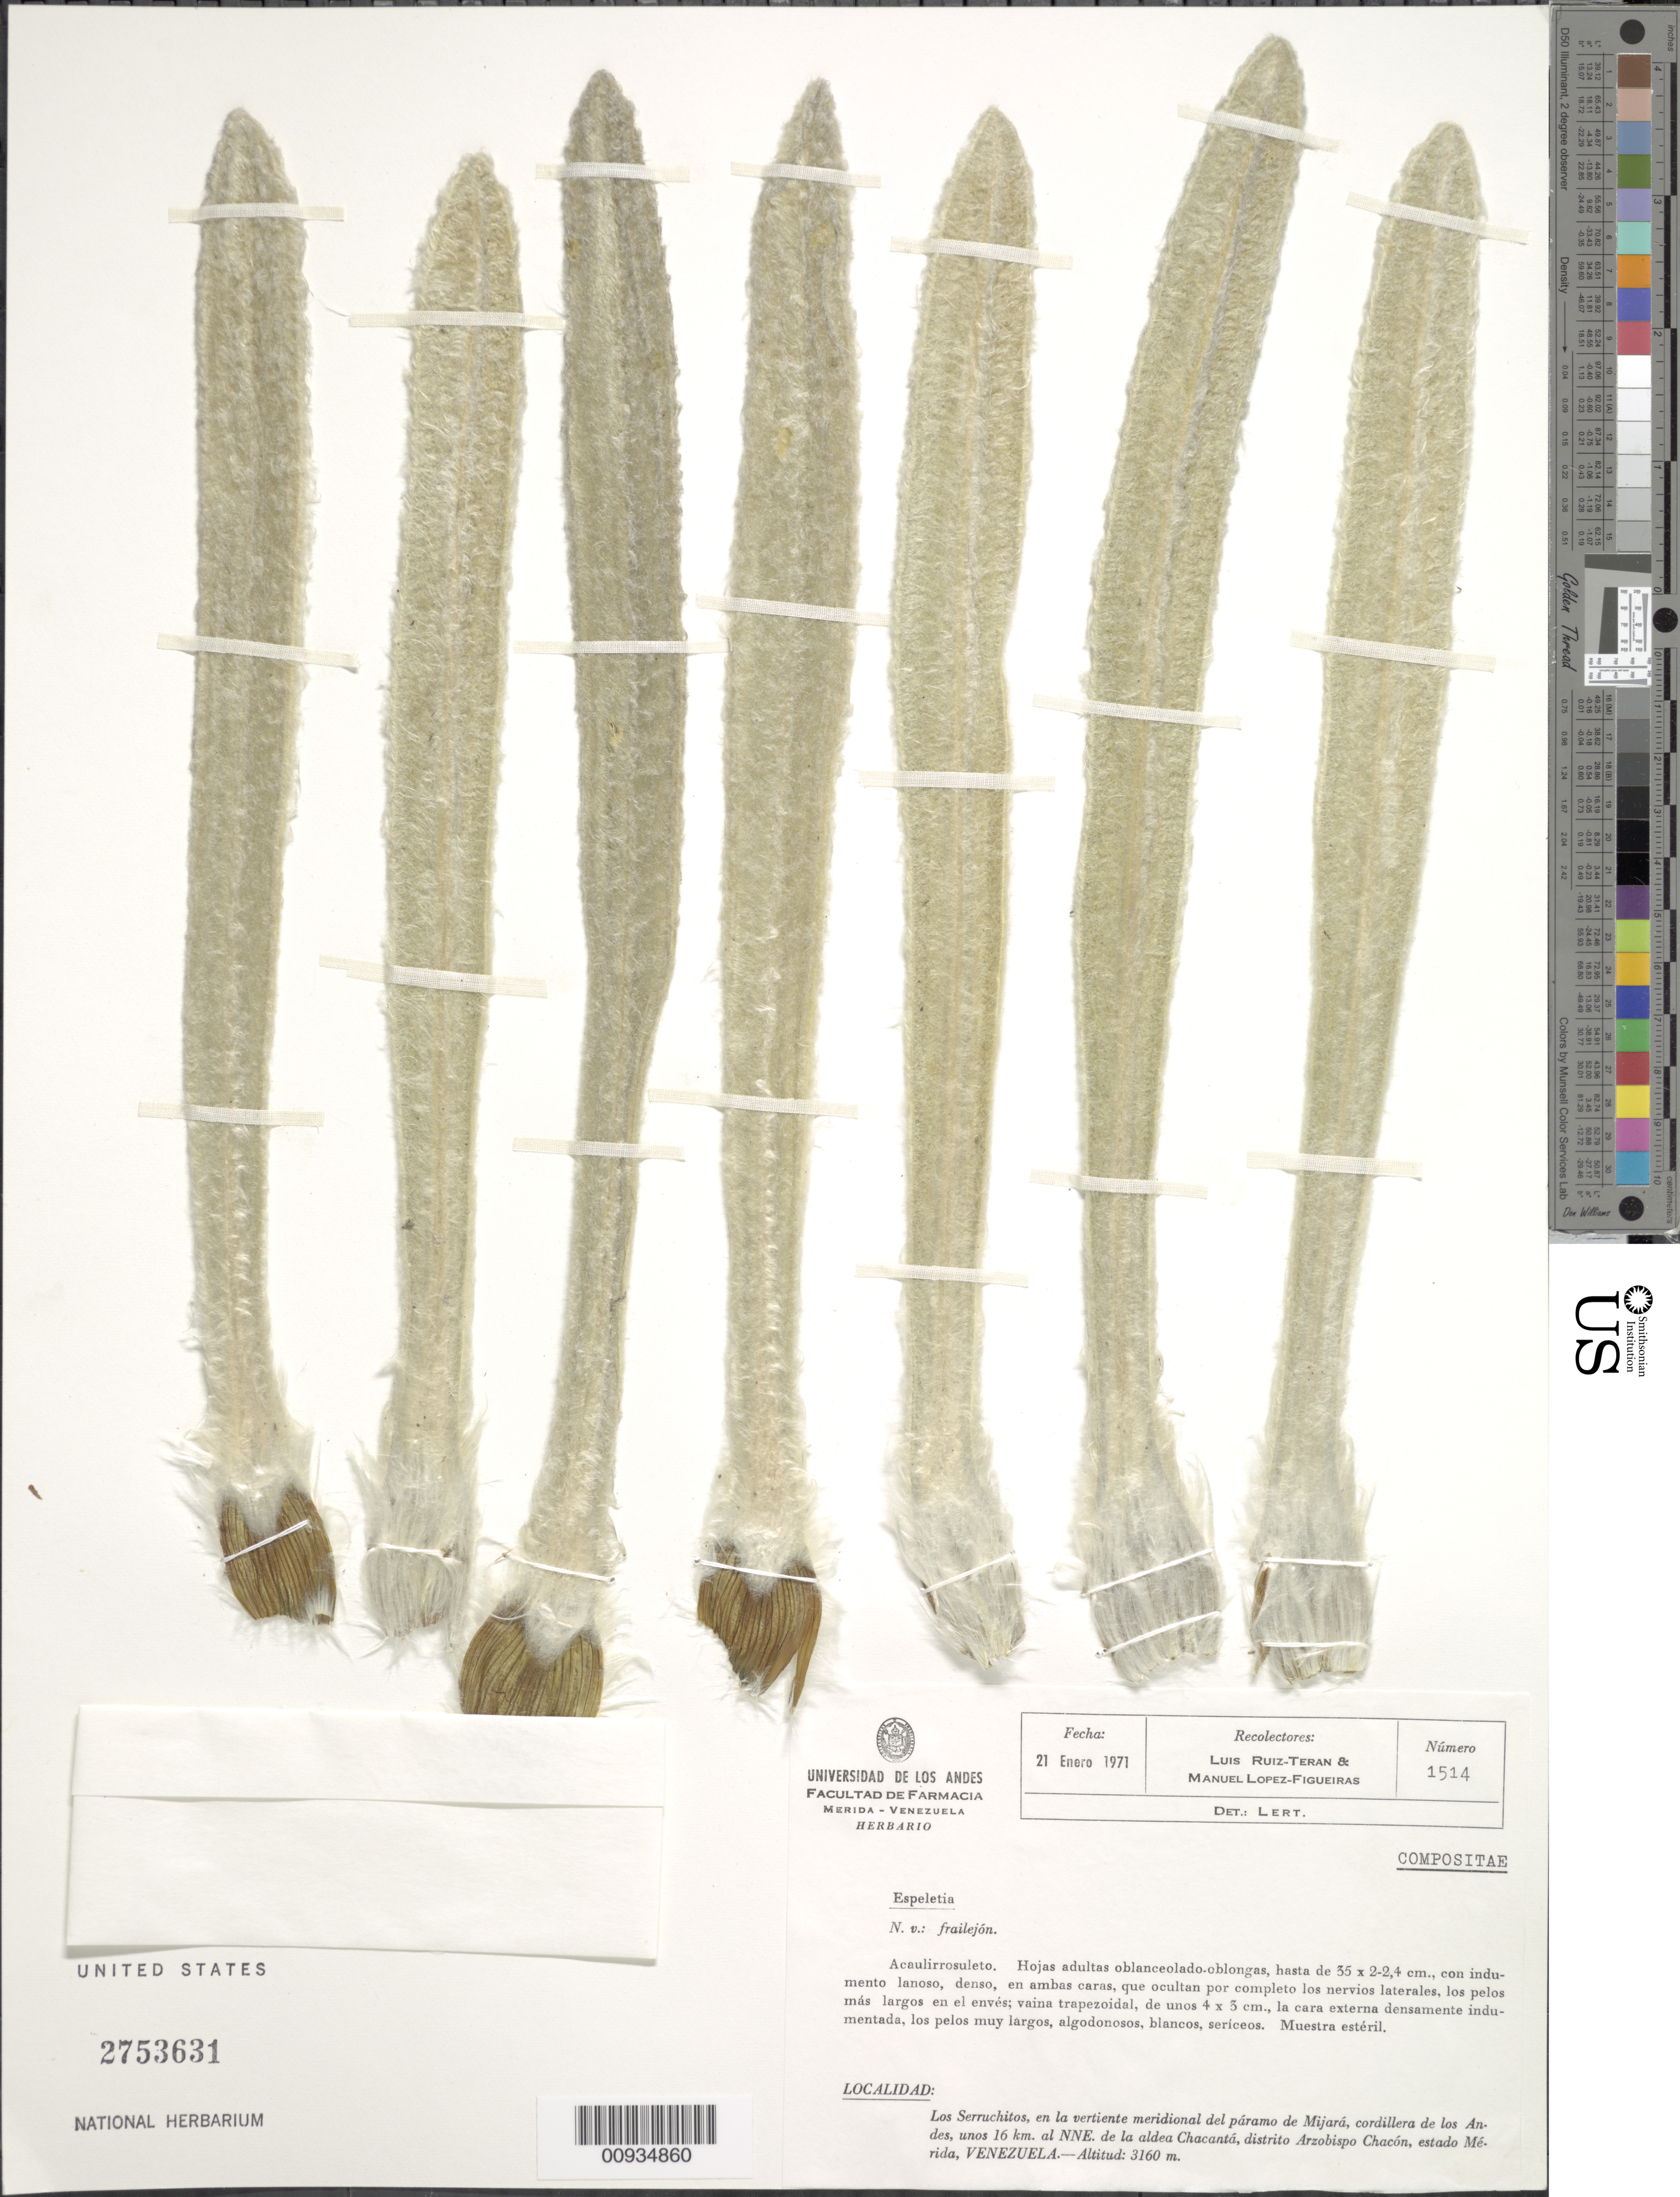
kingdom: Plantae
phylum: Tracheophyta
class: Magnoliopsida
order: Asterales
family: Asteraceae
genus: Espeletiopsis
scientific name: Espeletiopsis pozoensis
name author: (Cuatrec.) Cuatrec.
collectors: L. Teran & M. López Figueiras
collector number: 1514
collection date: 1971-01-21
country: Venezuela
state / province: Mérida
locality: Los Serruchitos, en la vertiente meridional del paramo de Mijara, Cordillera de Los Andes, unos 16 km al NNE de la aldea Chacanta, Distrito Arzobispo Chacon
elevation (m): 3160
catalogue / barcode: US 2753631